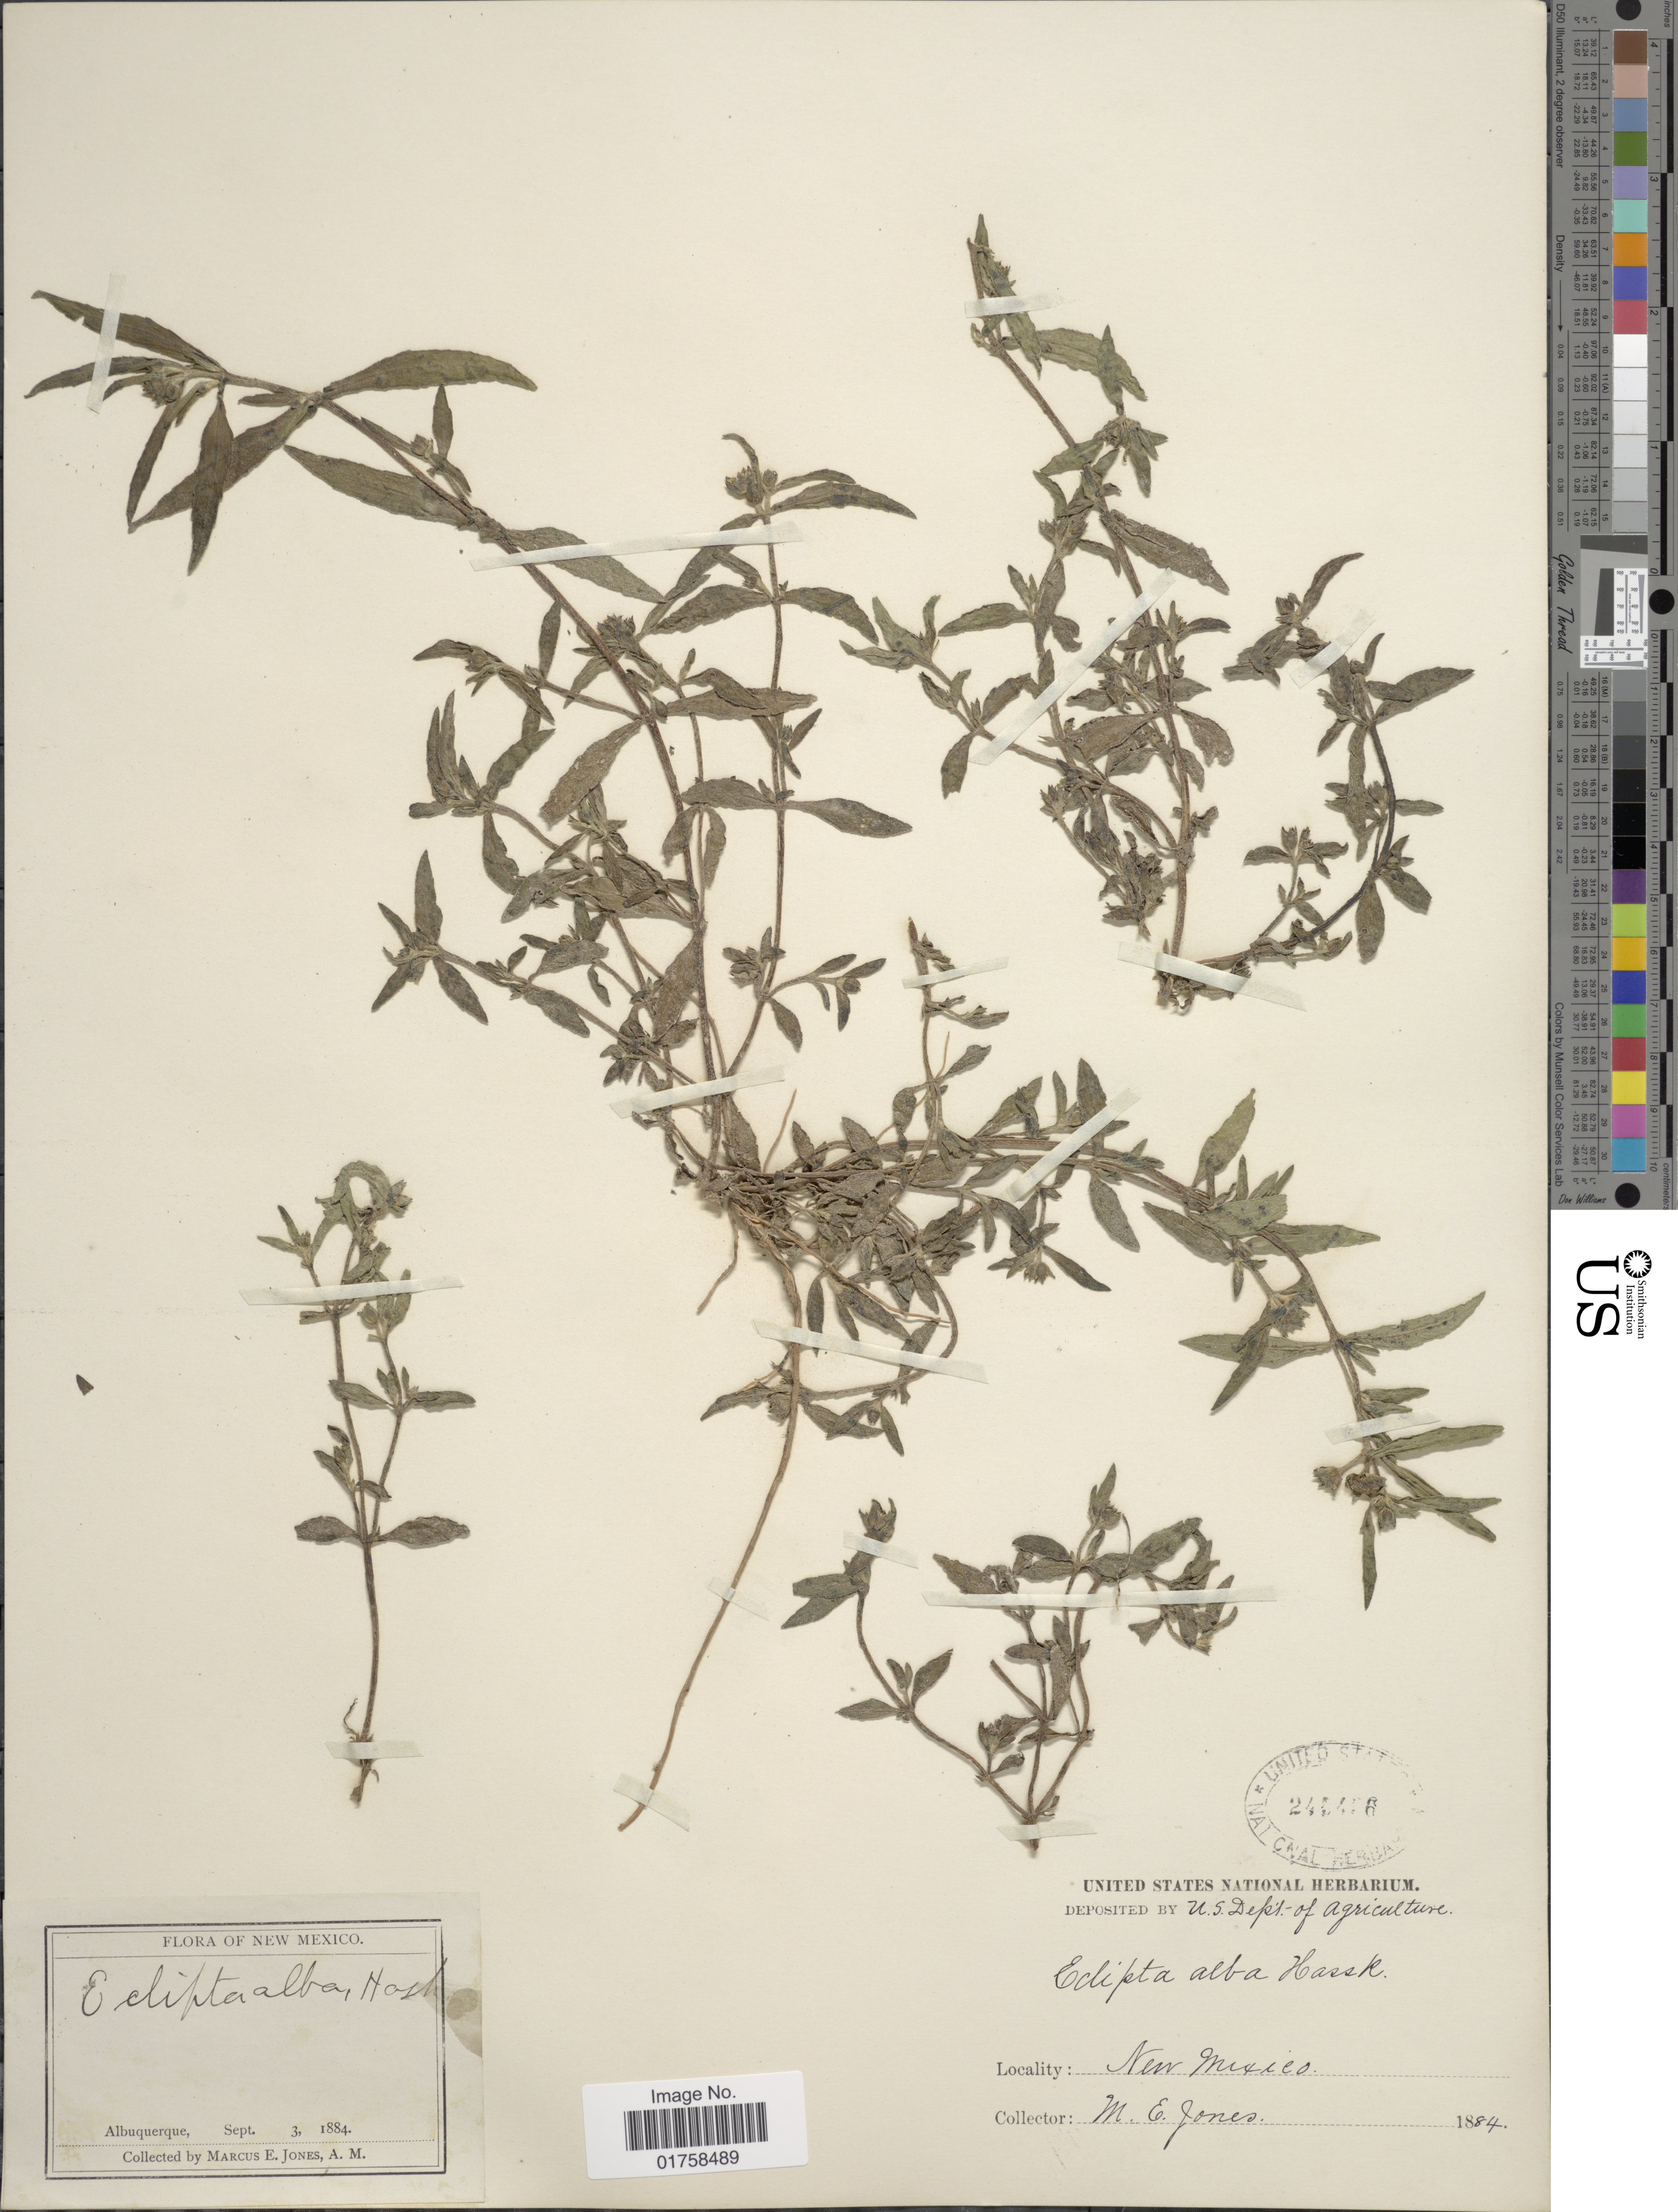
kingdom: Plantae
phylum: Tracheophyta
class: Magnoliopsida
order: Asterales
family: Asteraceae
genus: Eclipta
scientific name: Eclipta alba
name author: (L.) Hassk.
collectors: M. E. Jones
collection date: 1884-09-03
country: United States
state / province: New Mexico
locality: New Mexico. Albuquerque